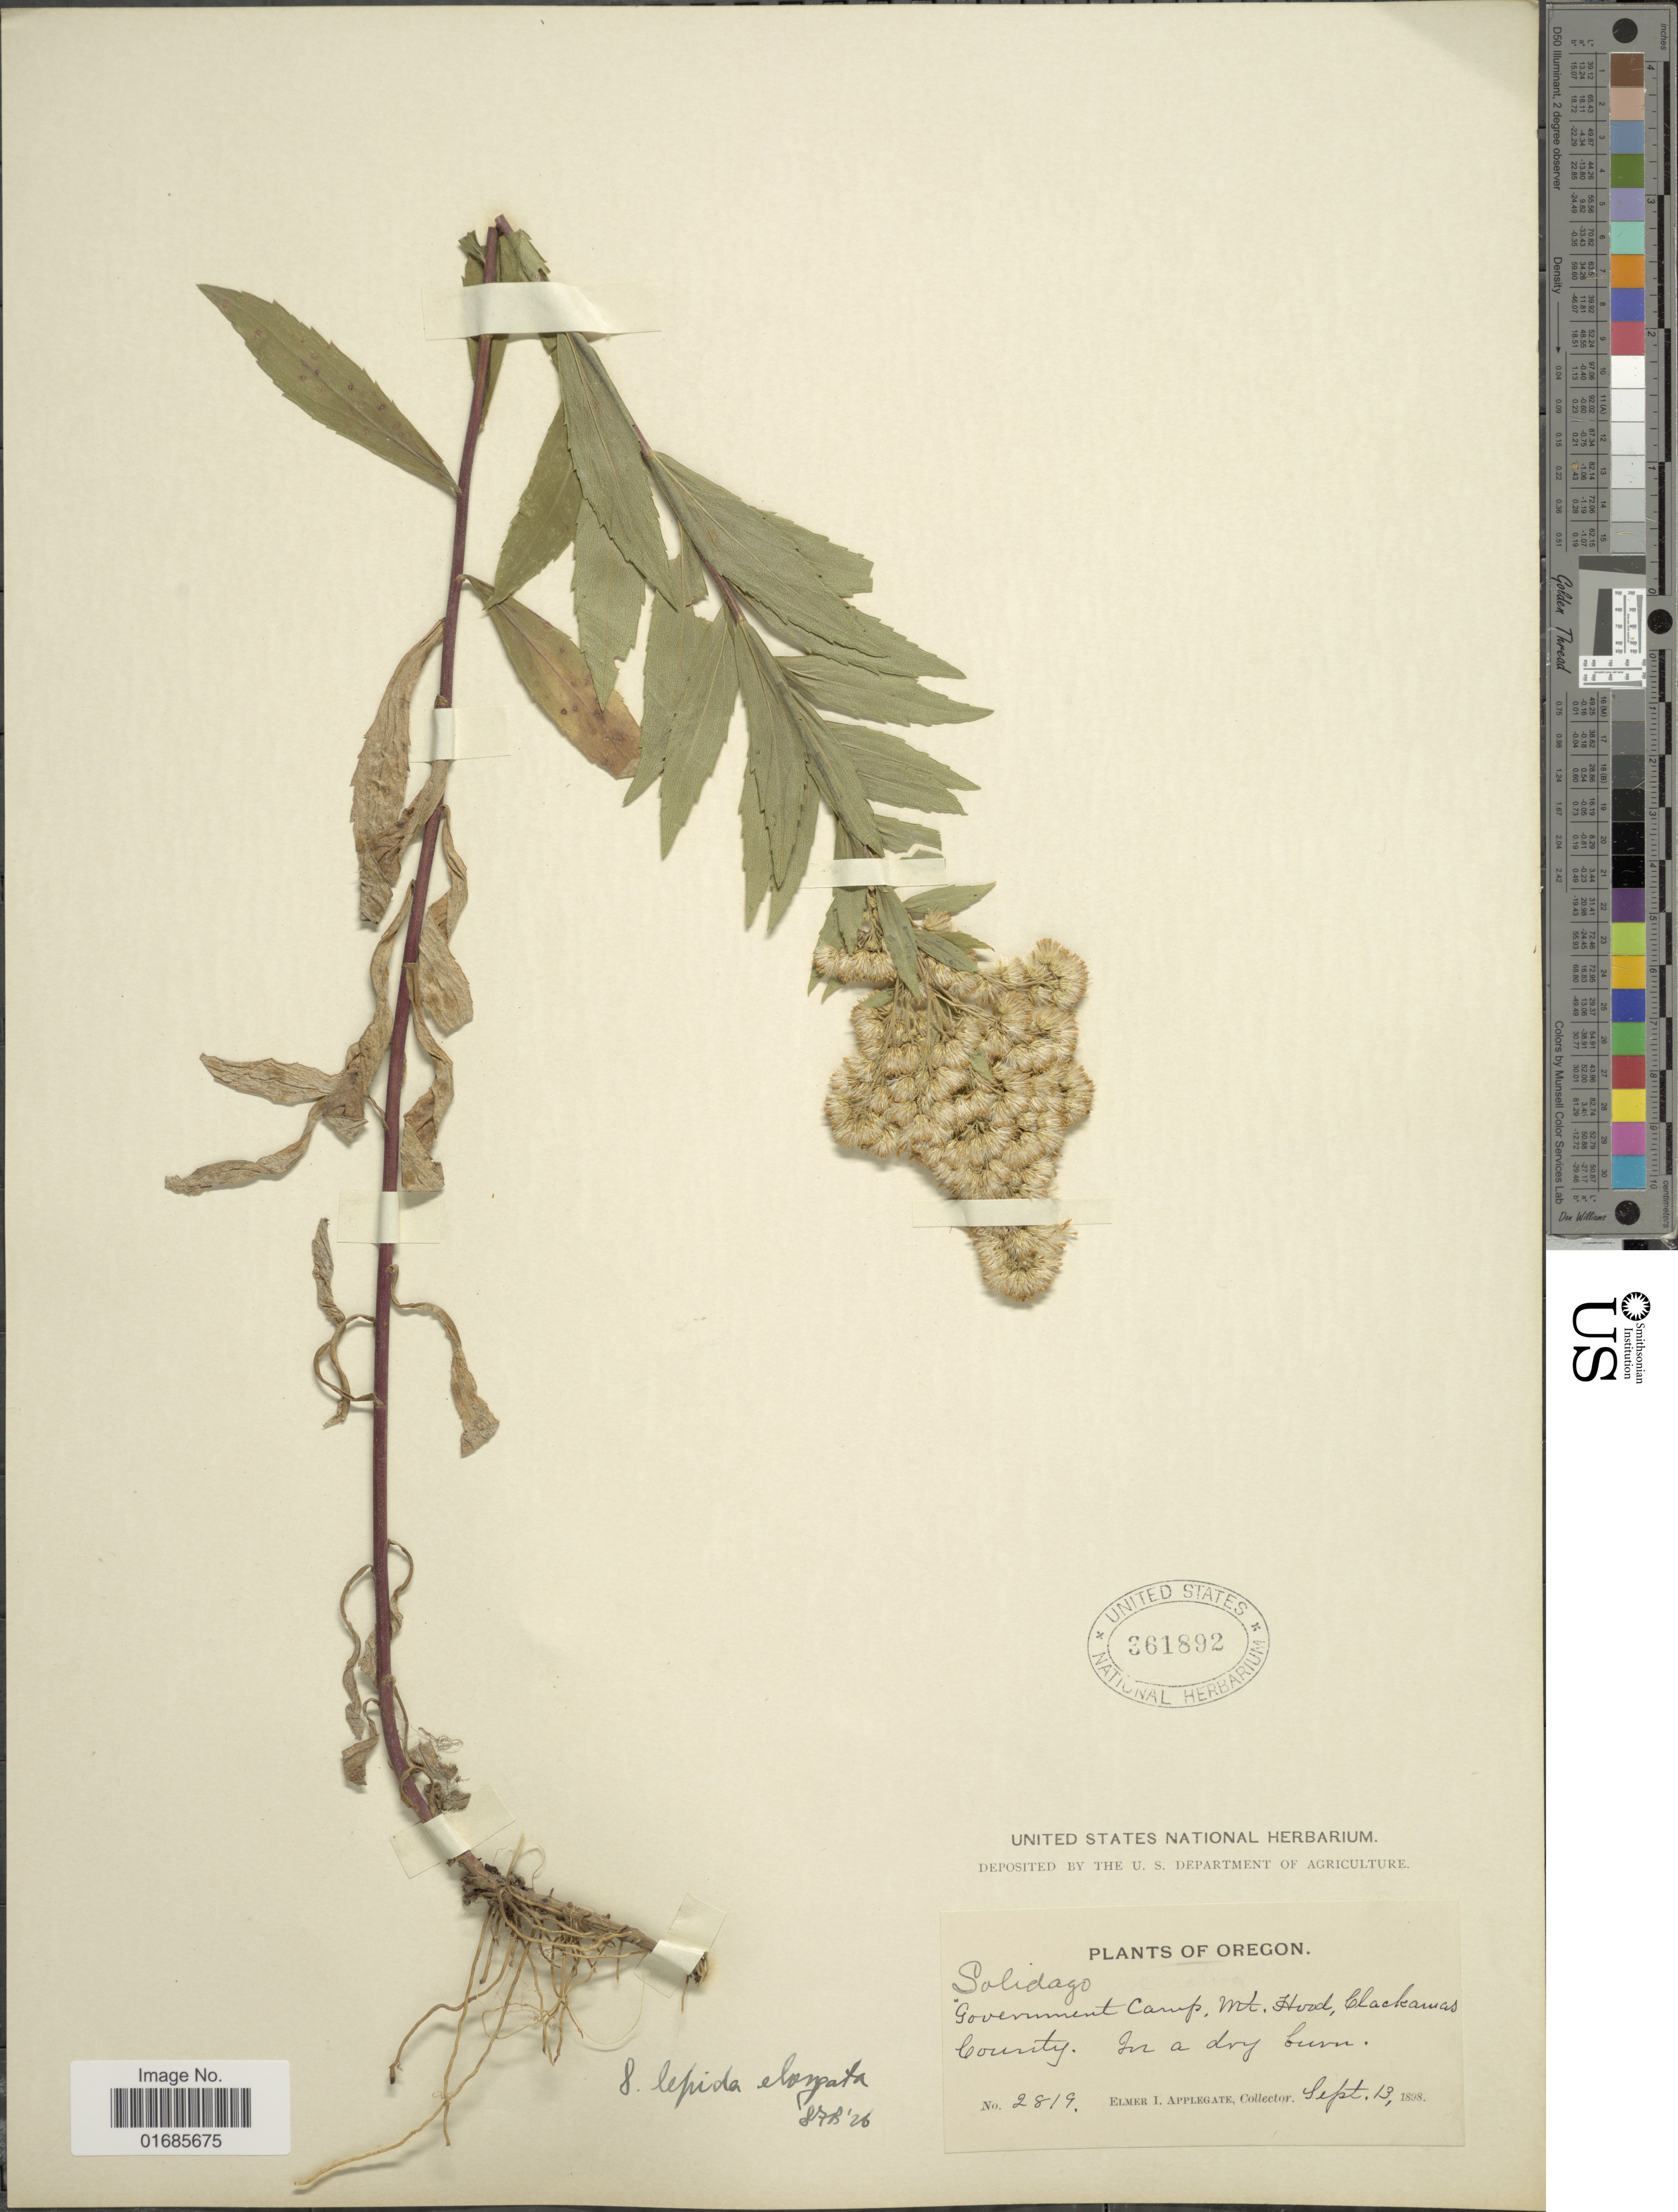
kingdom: Plantae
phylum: Tracheophyta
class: Magnoliopsida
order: Asterales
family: Asteraceae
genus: Solidago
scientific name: Solidago canadensis var. salebrosa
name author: (Piper) M.E. Jones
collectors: E. I. Applegate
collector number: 2819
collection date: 1989-09-13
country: United States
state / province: Oregon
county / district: Clackamas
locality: Government Camp, Mt. Hood, Clackamas County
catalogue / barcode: US 361892